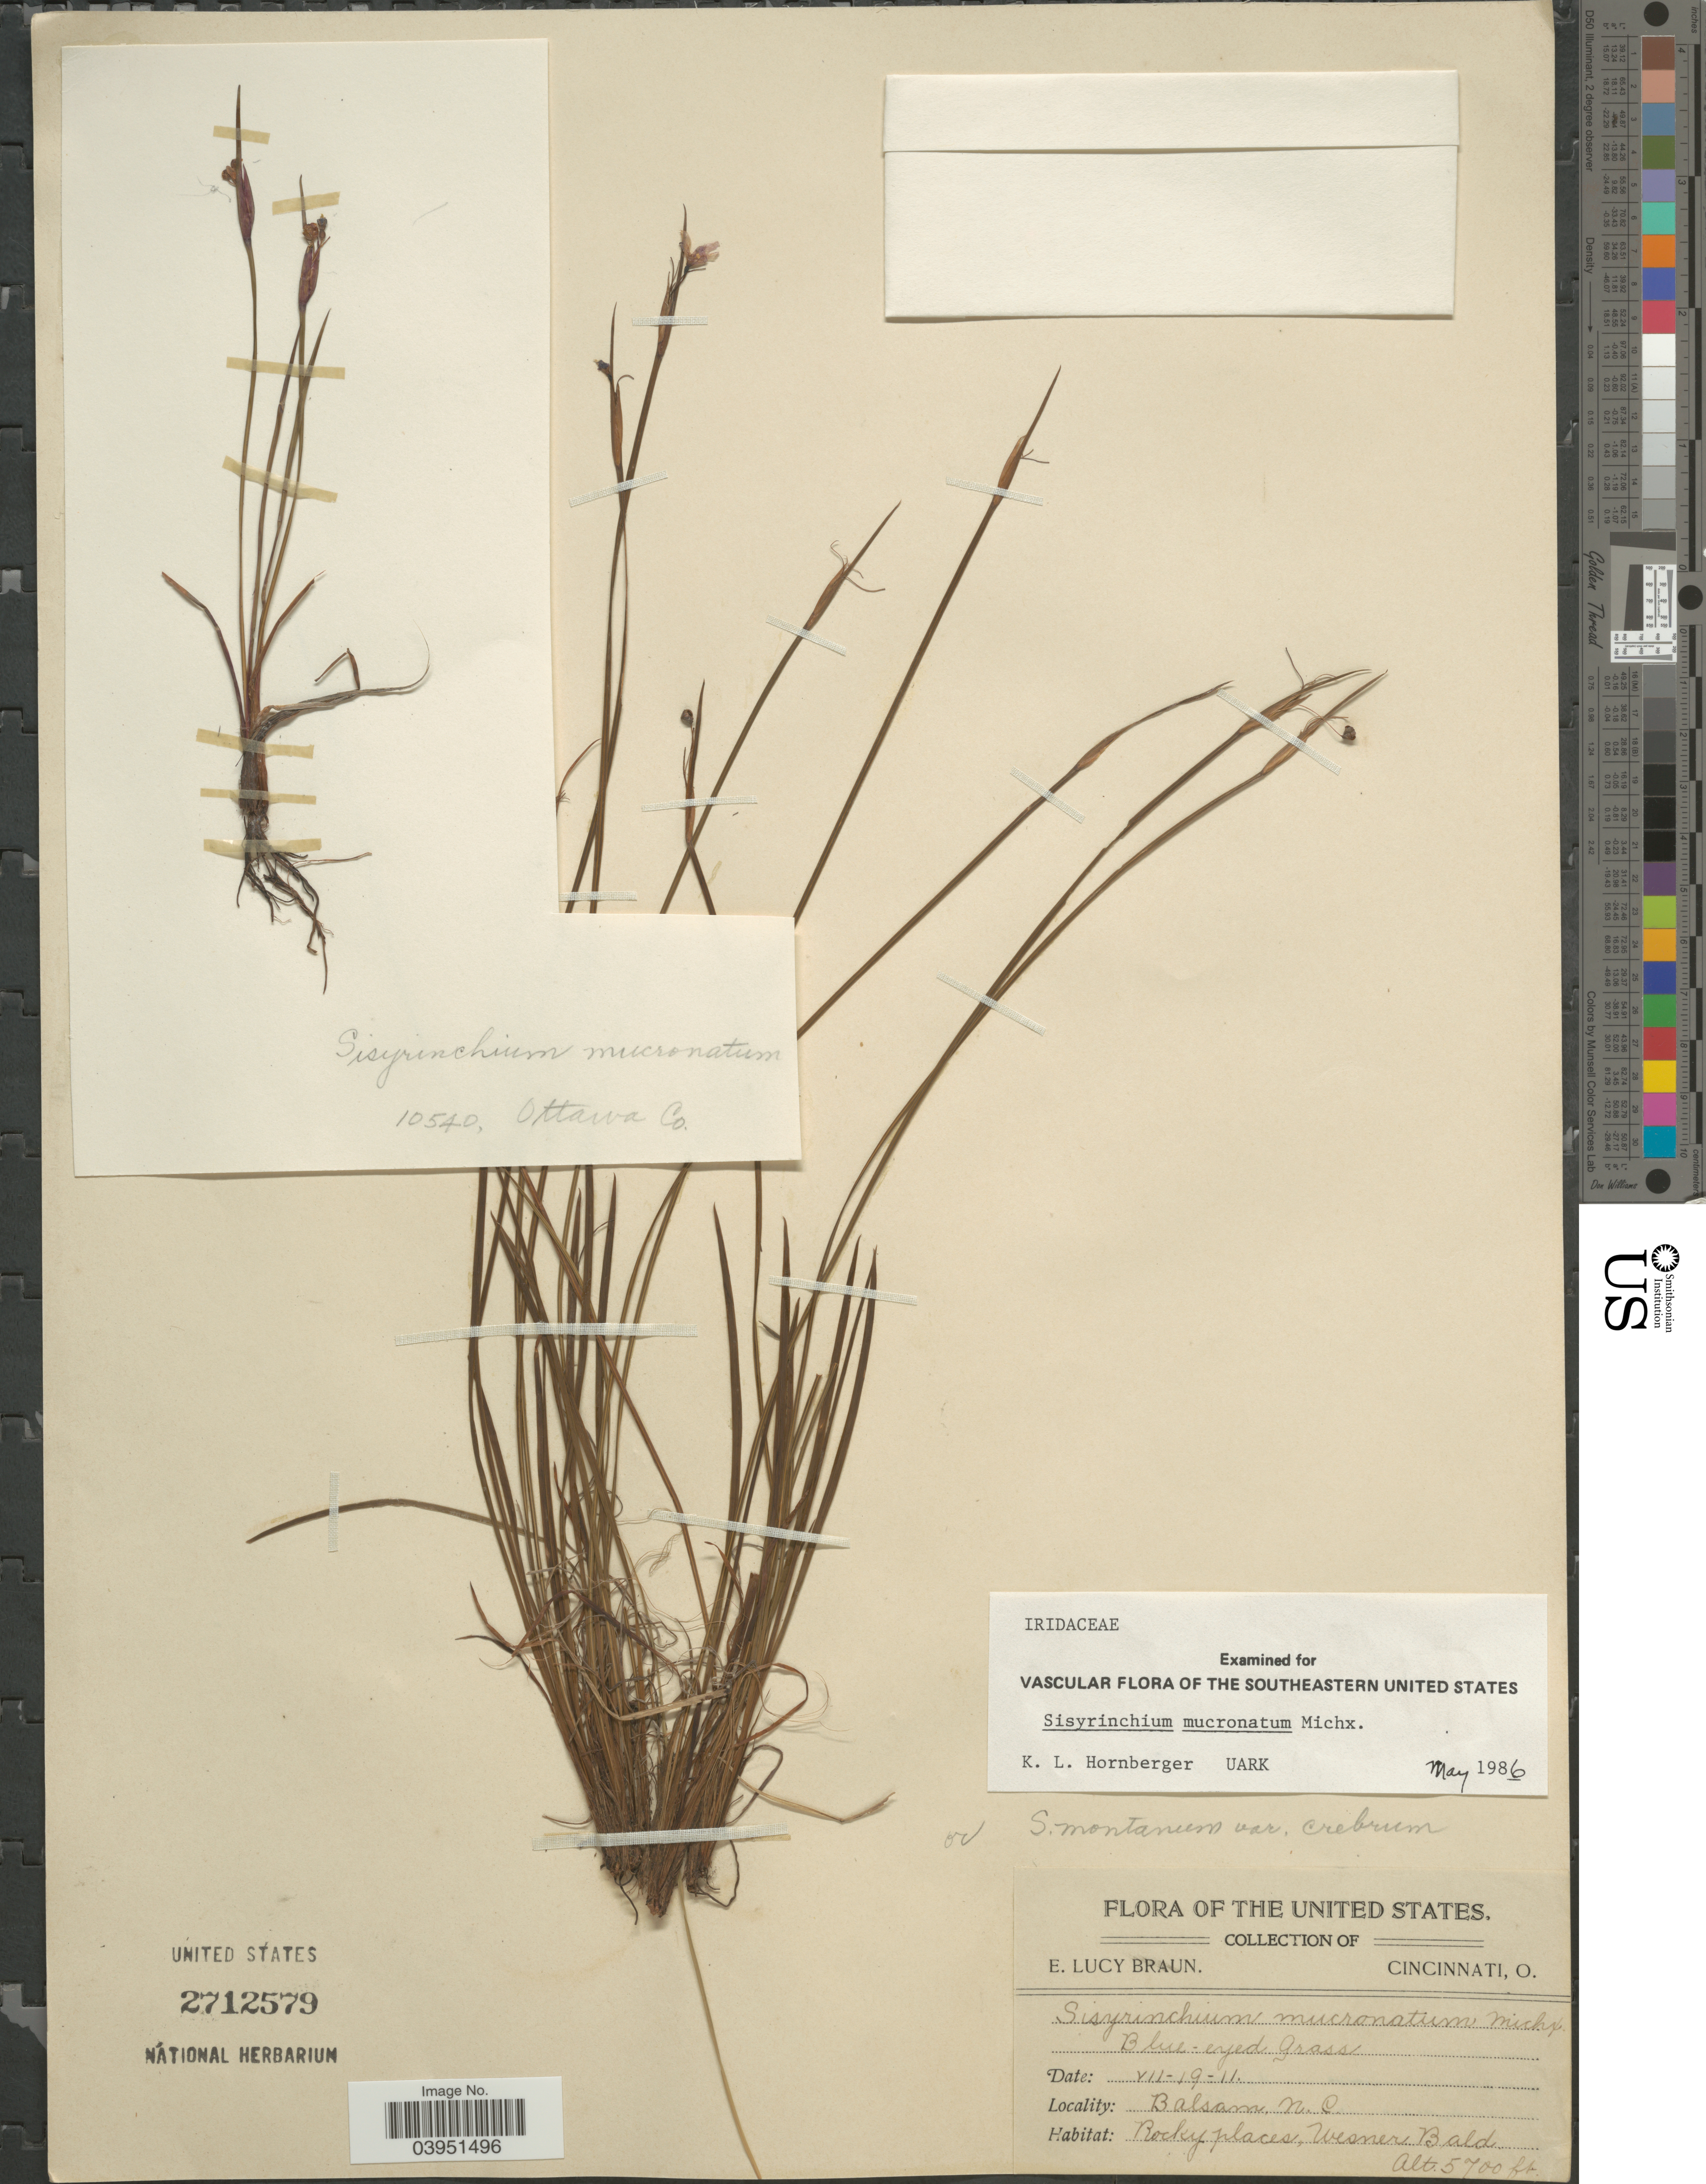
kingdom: Plantae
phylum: Tracheophyta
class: Liliopsida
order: Asparagales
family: Iridaceae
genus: Sisyrinchium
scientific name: Sisyrinchium mucronatum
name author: Michx.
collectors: E. L. Braun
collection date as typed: Transcribed d/m/y: 19/7/11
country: United States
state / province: North Carolina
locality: Balsam. Rocky places, Wesner Bald.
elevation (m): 1737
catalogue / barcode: US 2712579